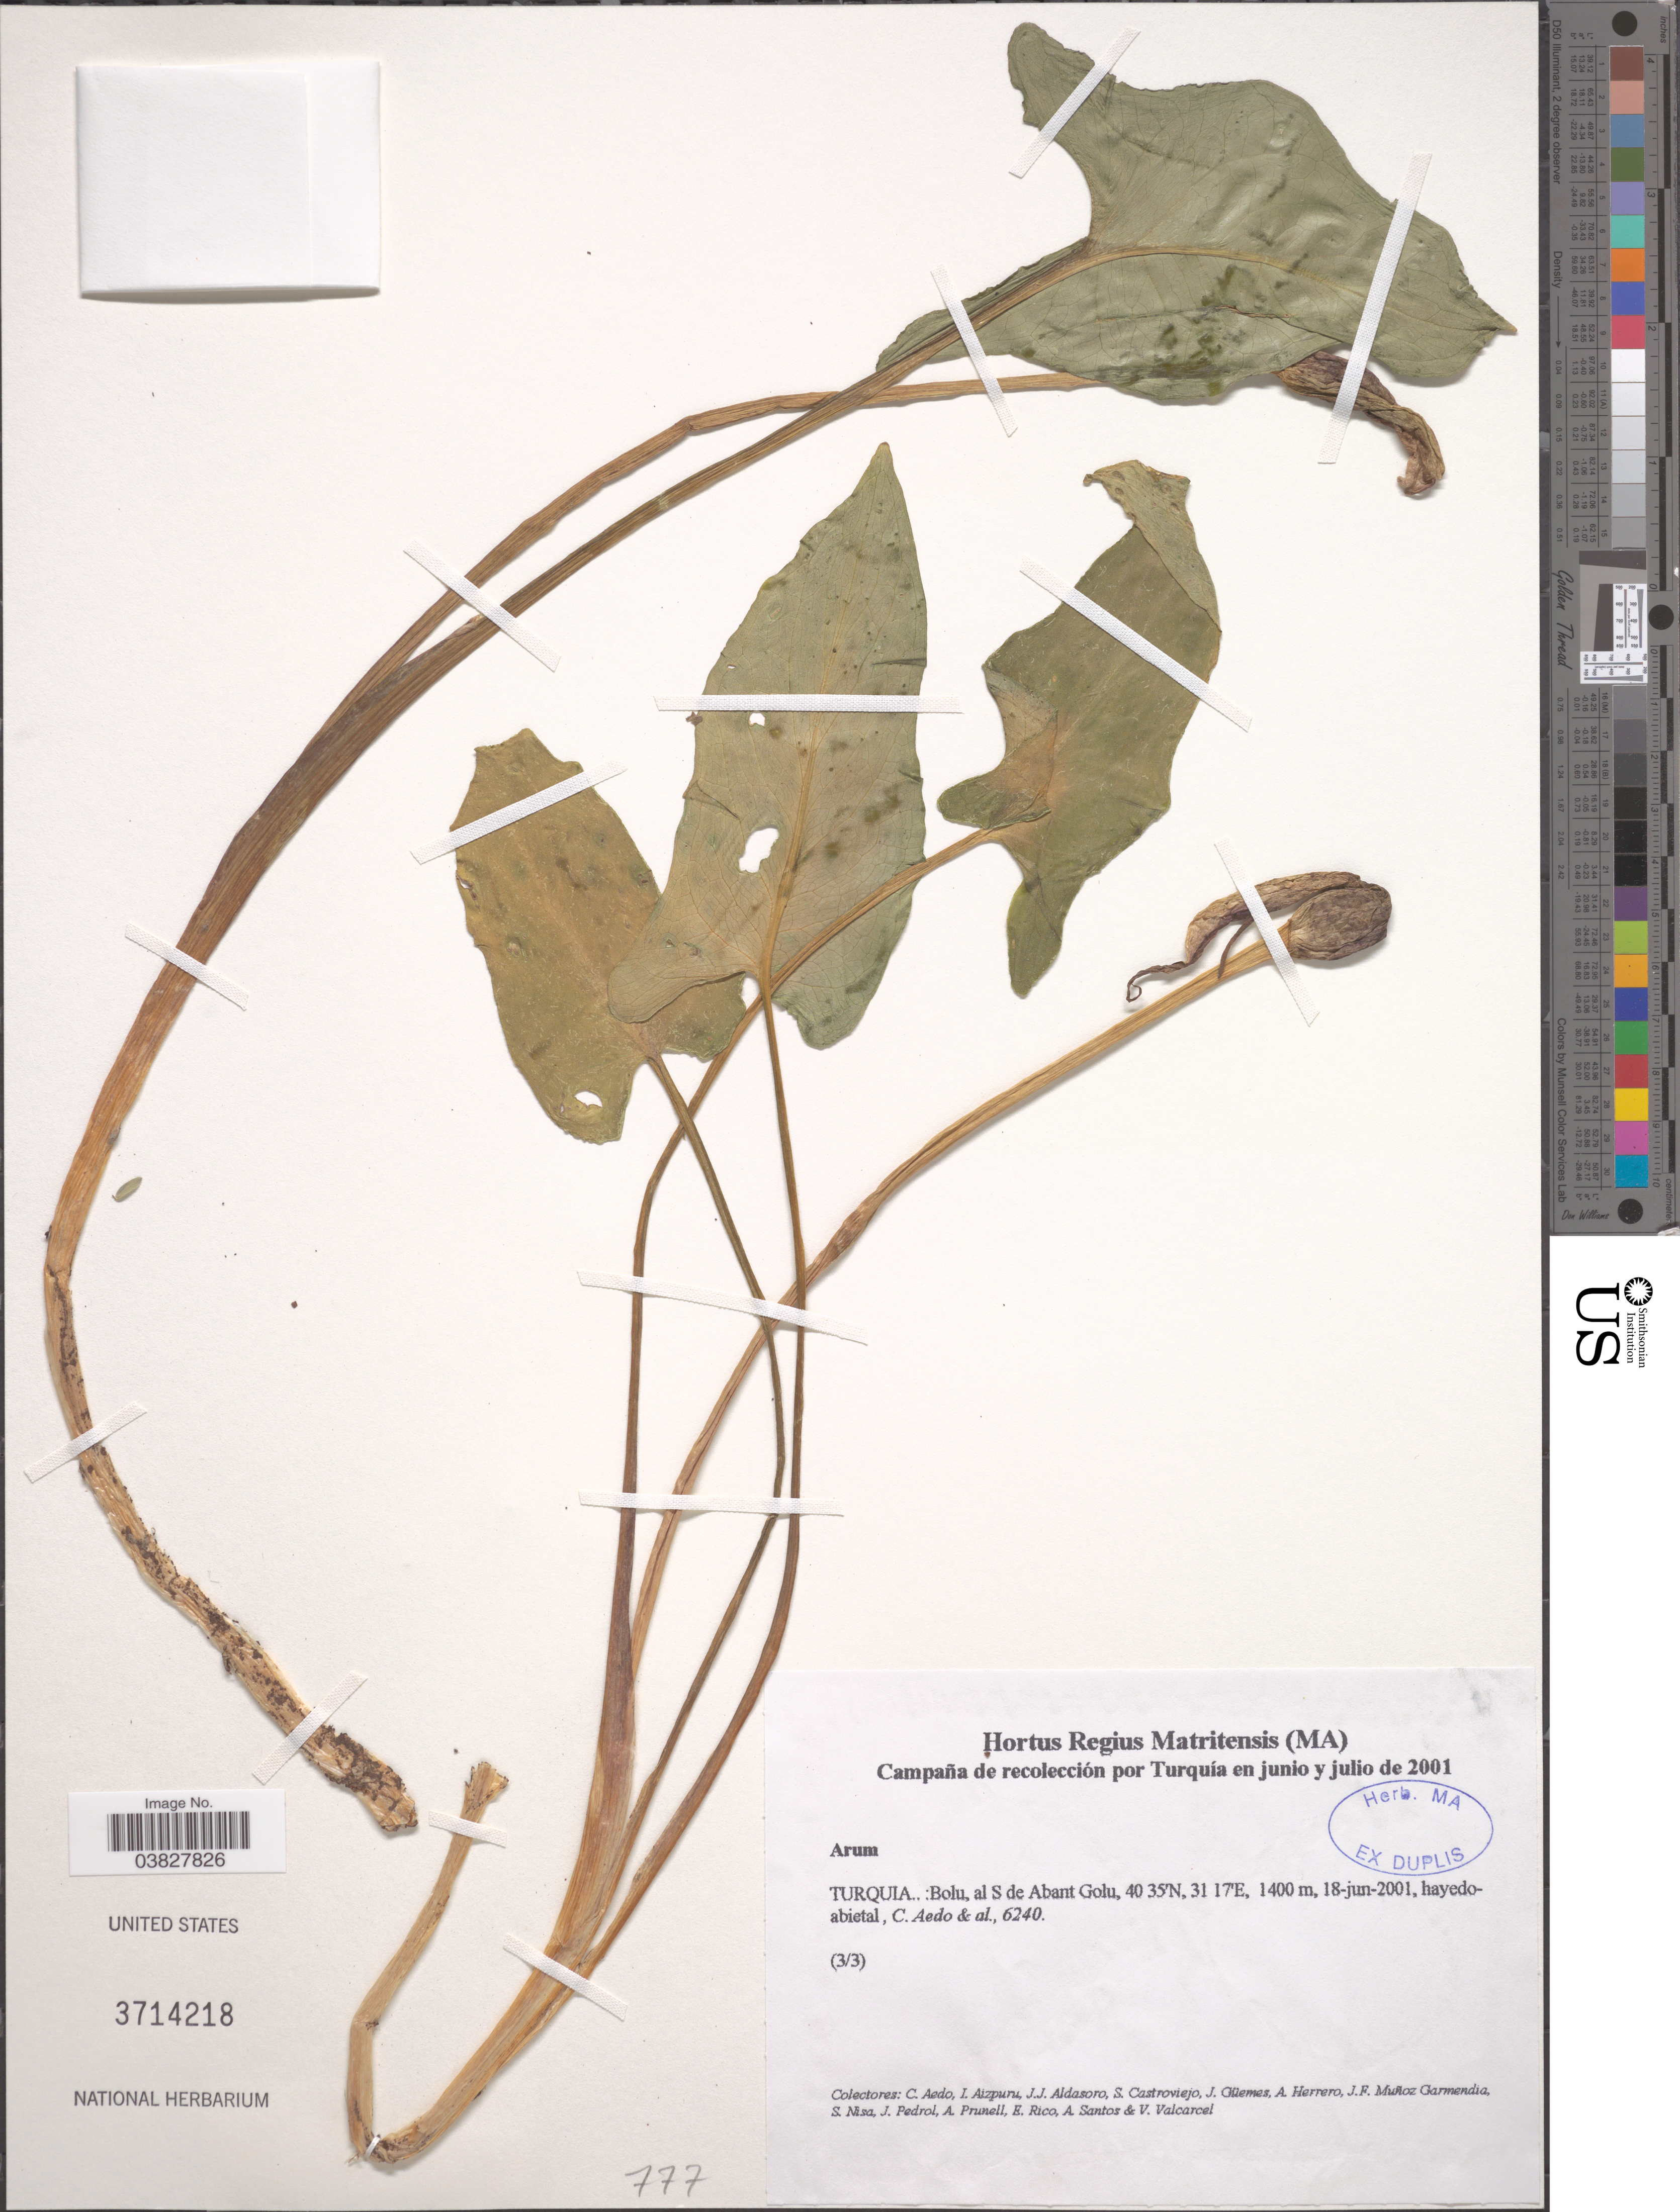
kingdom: Plantae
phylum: Tracheophyta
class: Liliopsida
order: Alismatales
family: Araceae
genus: Arum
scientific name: Arum sp.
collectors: C. Aedo, I. Aizpuru, J. Aldasoro, S. Castroviejo & et al.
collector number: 6240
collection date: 2001-06-18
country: Turkey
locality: Turquia.: Bolu, al S de Abant Golu.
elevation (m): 1400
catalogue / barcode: US 3714218